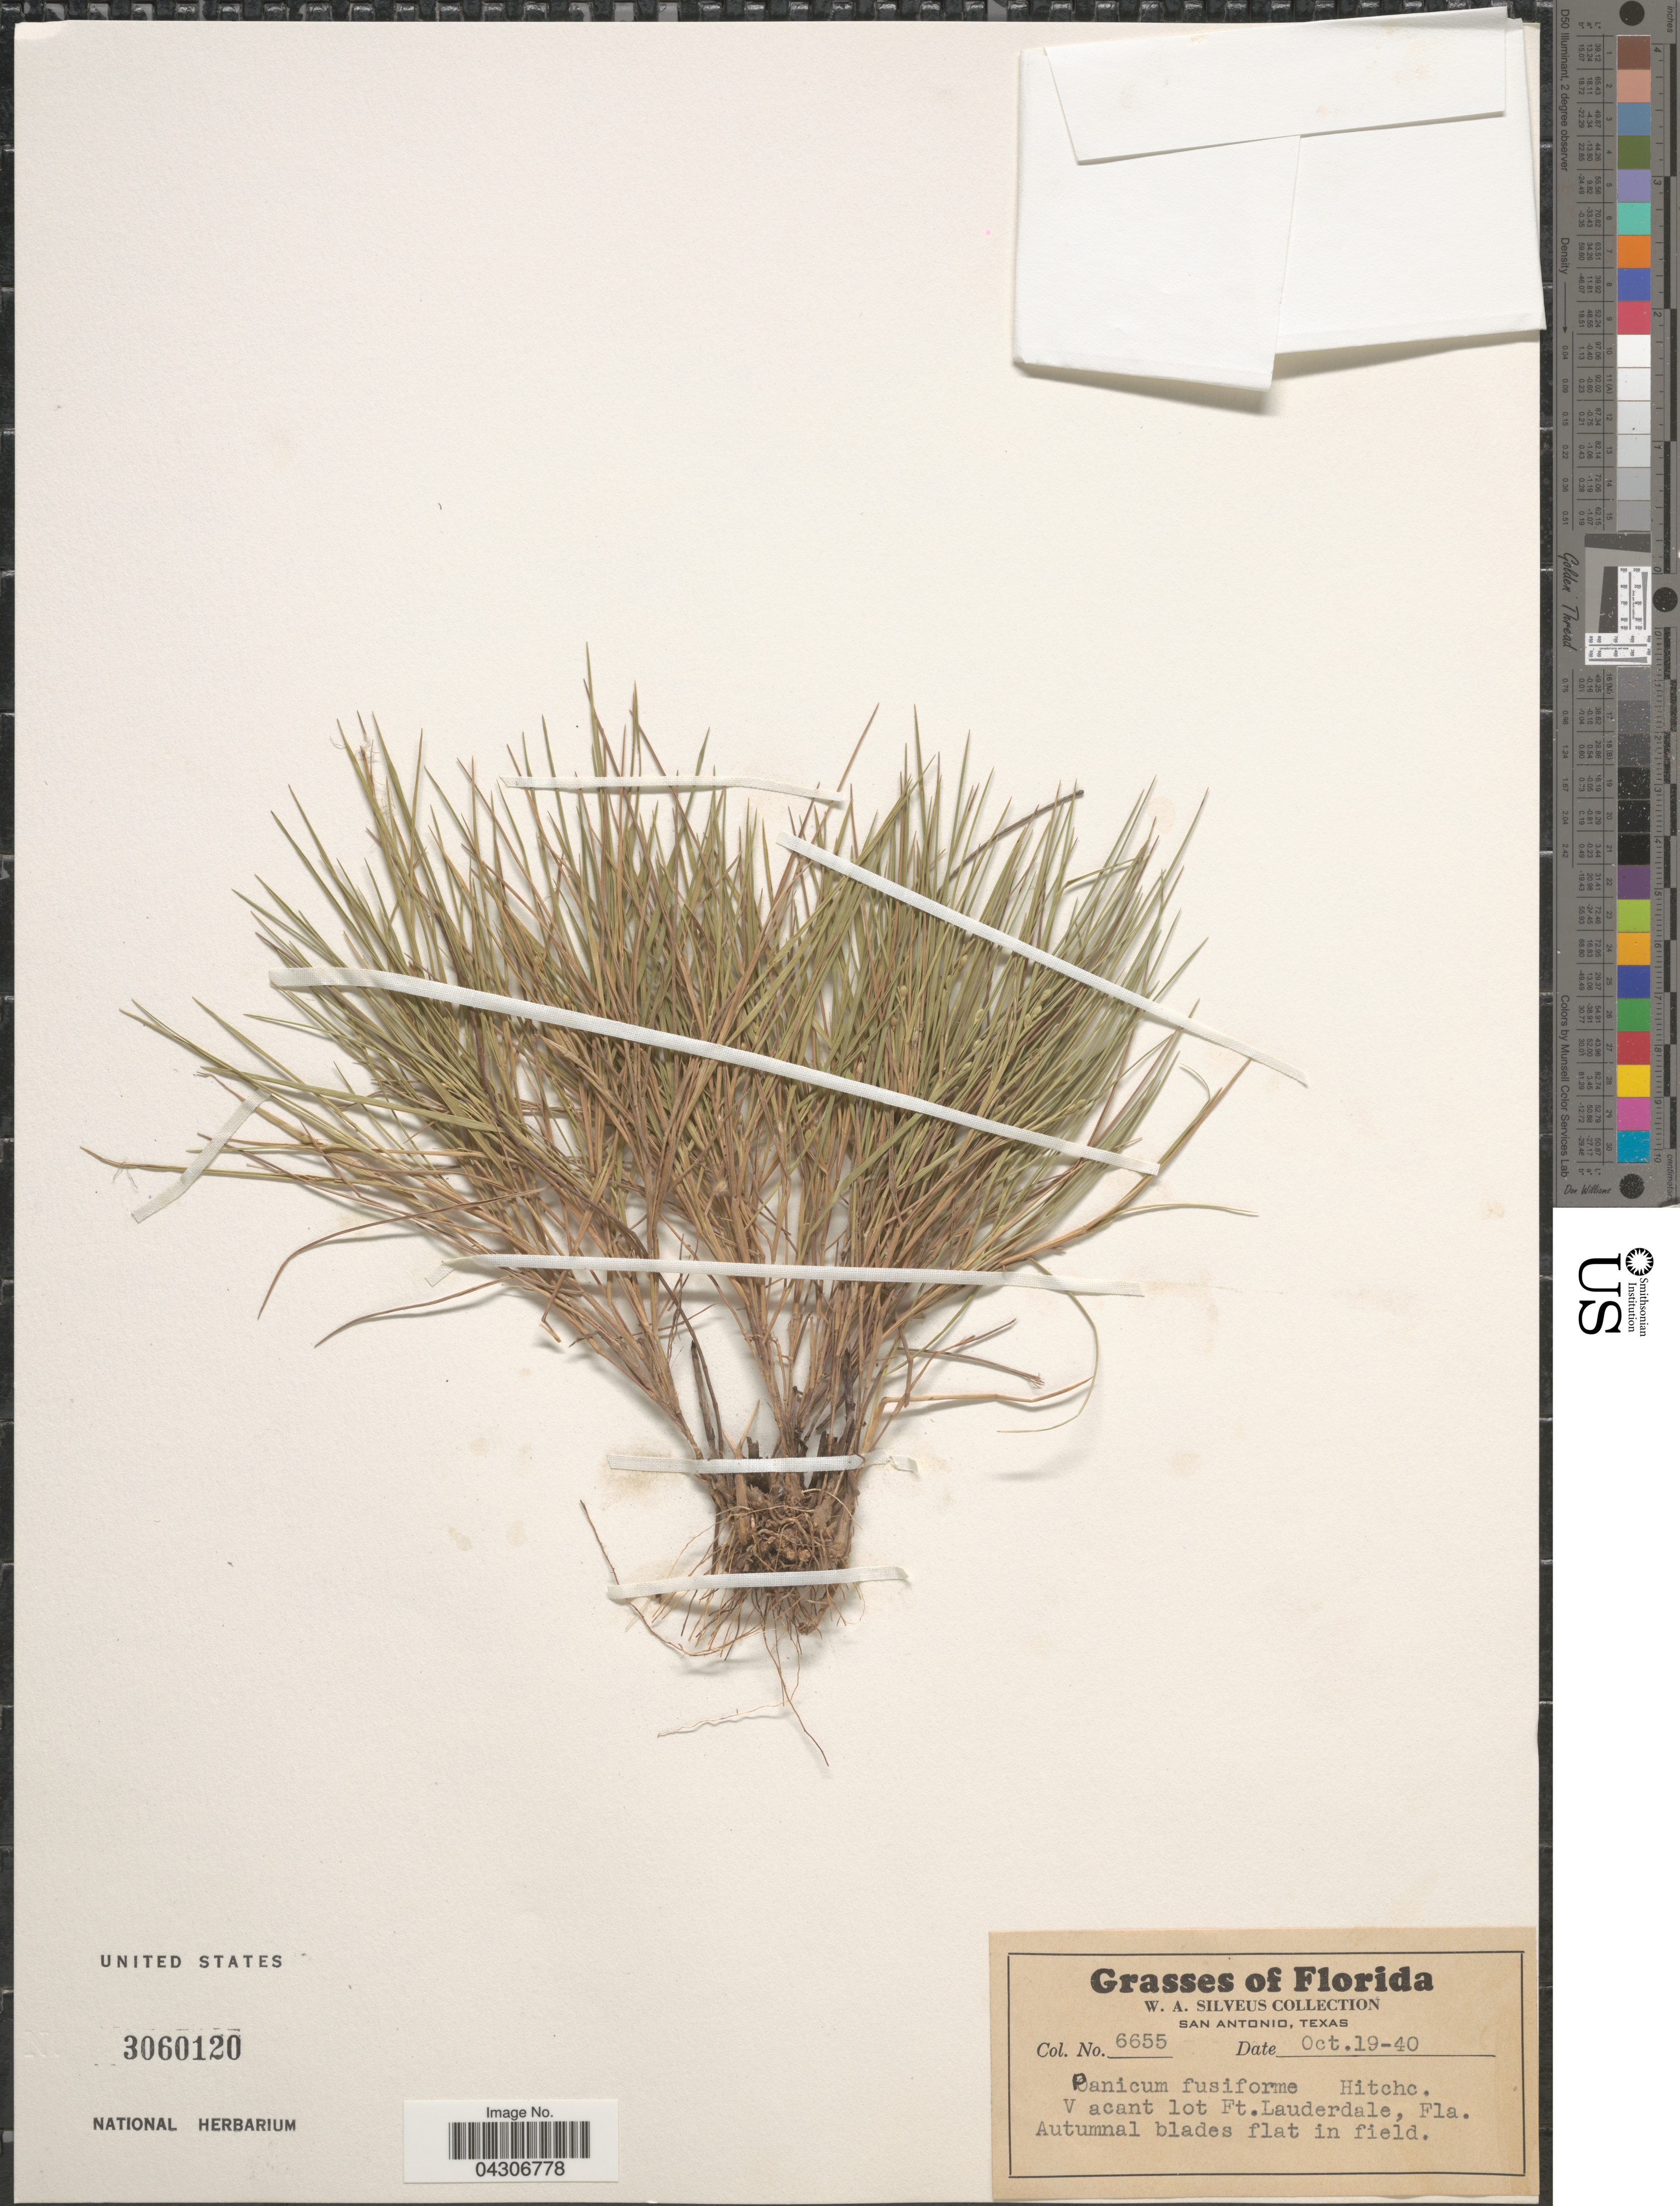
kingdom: Plantae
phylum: Tracheophyta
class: Liliopsida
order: Poales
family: Poaceae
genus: Dichanthelium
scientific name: Dichanthelium aciculare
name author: (Desv. ex Poir.) Gould & C.A. Clark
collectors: W. Silveus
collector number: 6655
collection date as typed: Transcribed d/m/y: 19/10/40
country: United States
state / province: Florida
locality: Vacant lot Ft. Lauderdale.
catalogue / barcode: US 3060120